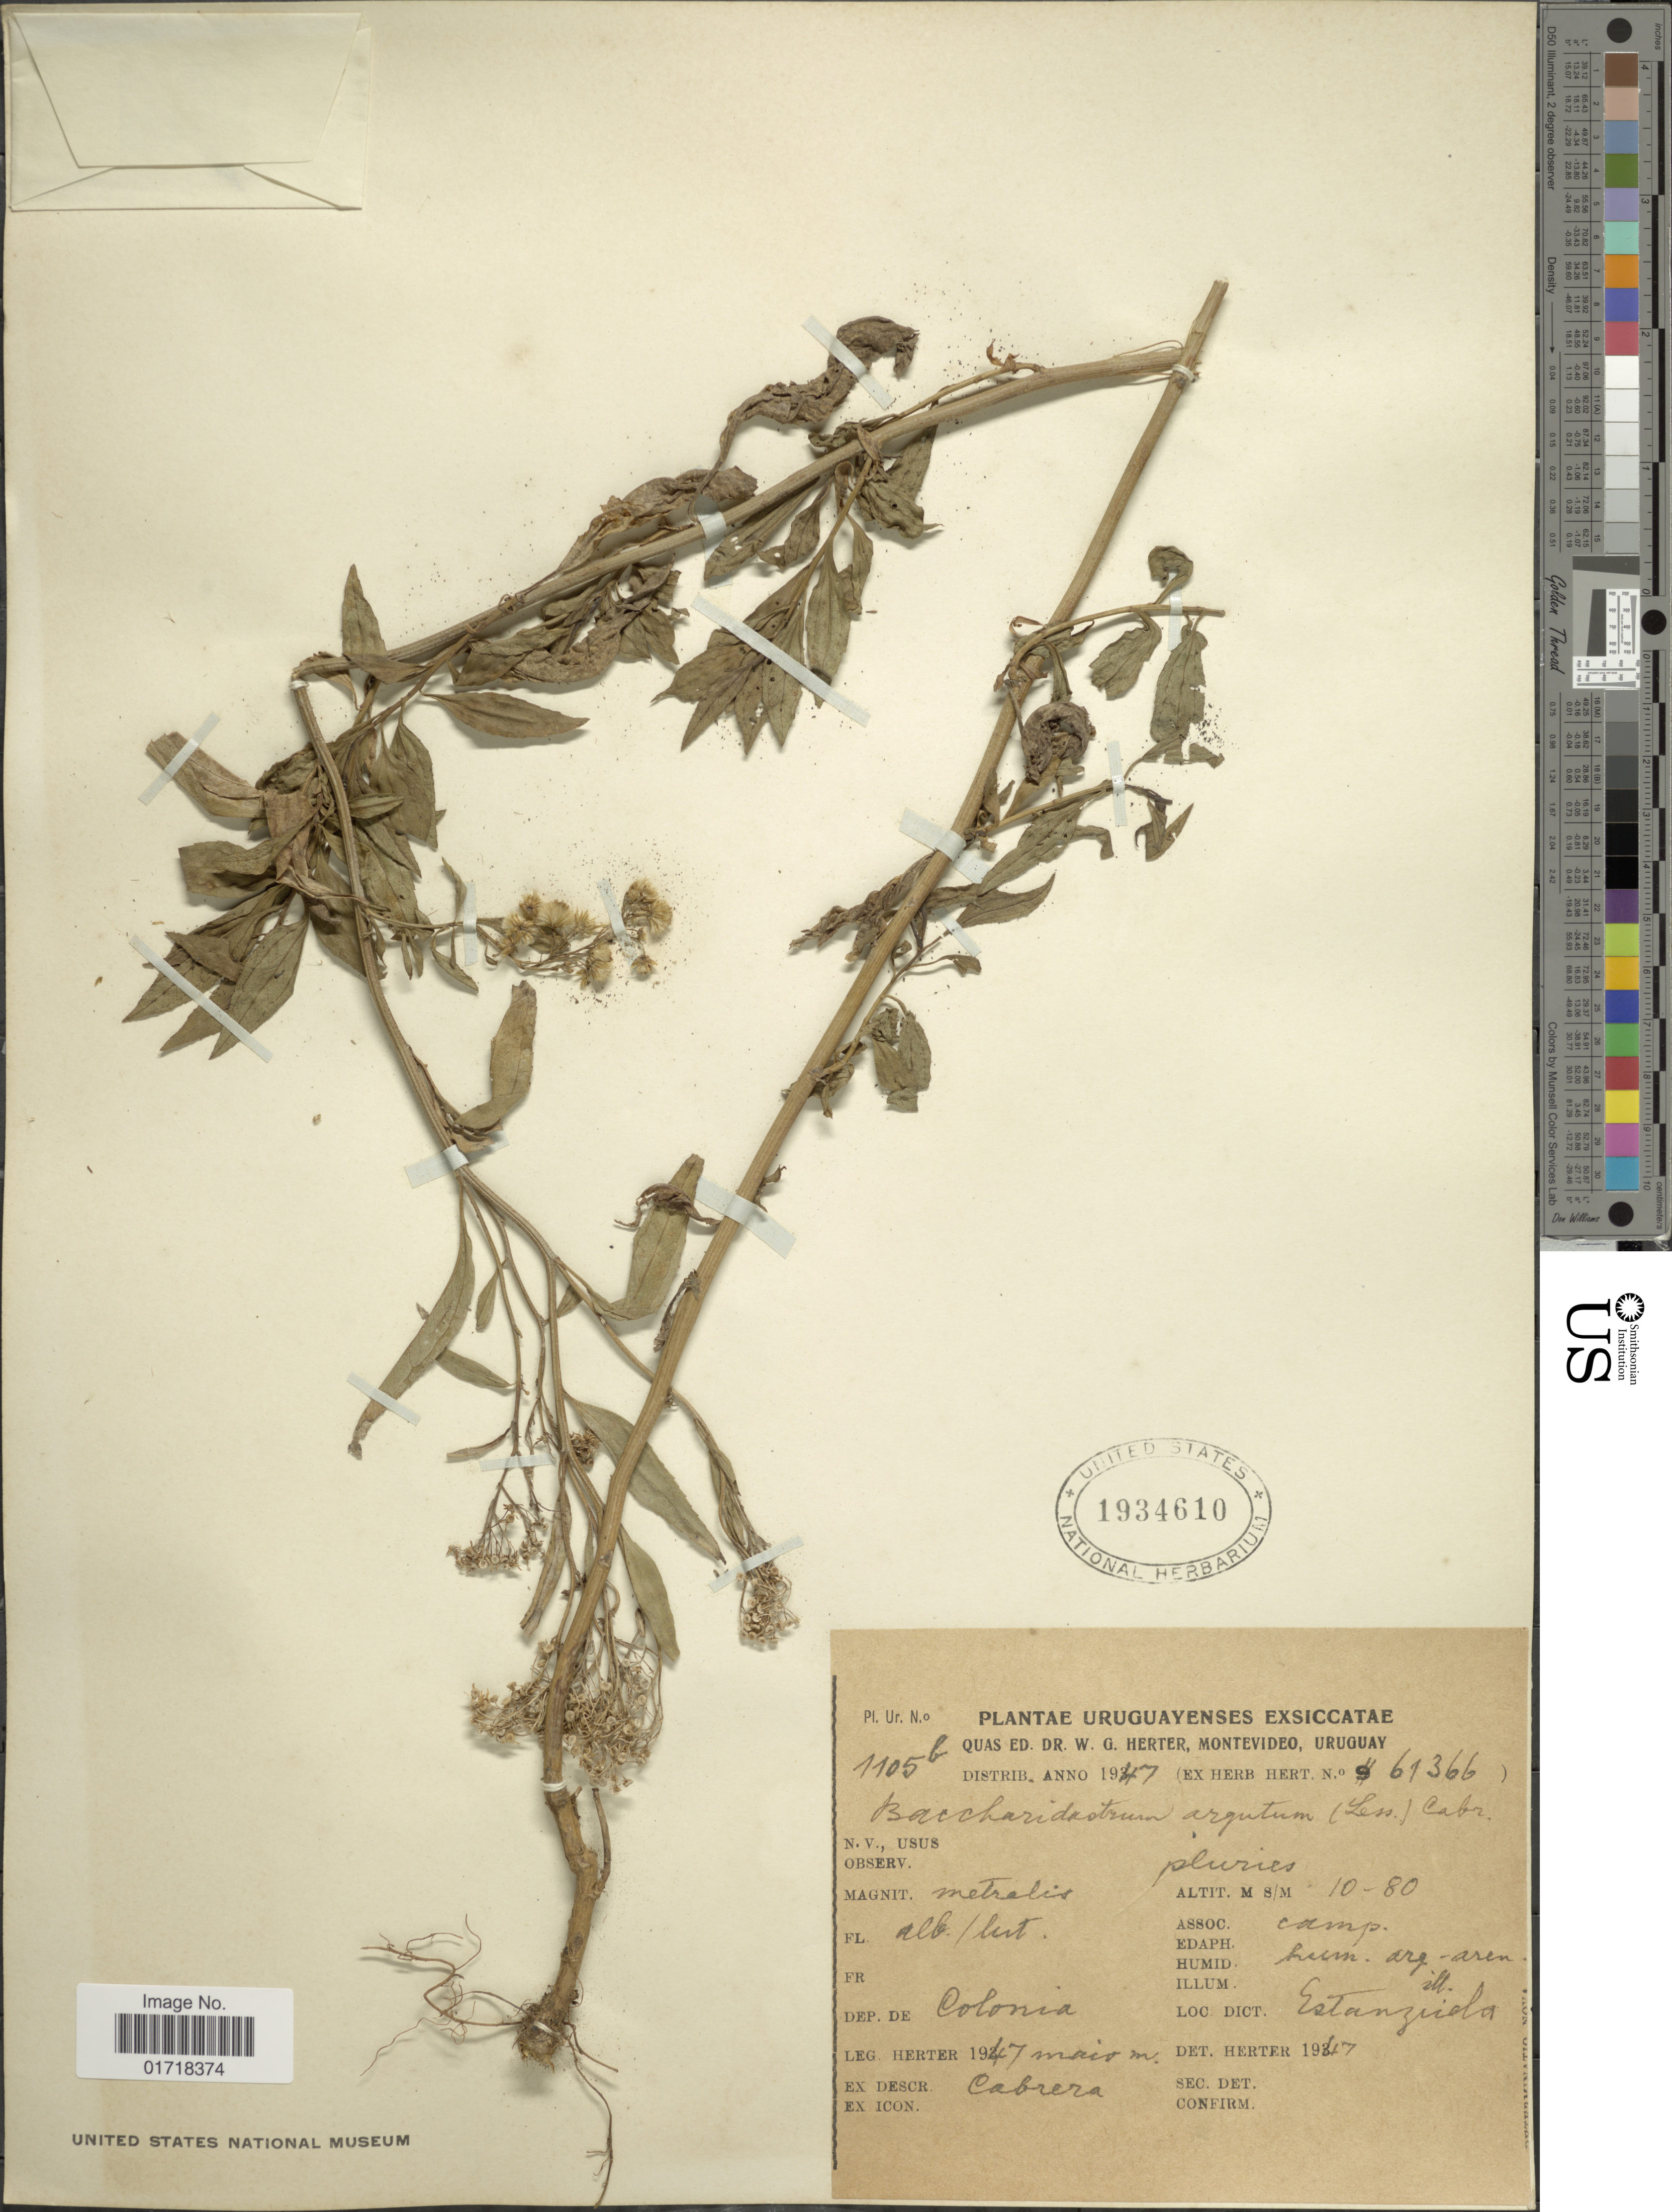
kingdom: Plantae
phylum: Tracheophyta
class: Magnoliopsida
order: Asterales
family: Asteraceae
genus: Baccharidastrum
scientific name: Baccharidastrum argutum var. argutum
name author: (Less.) Cabrera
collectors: W. G. Herter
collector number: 1105b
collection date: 1947-05-07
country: Uruguay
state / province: Montevideo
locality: Dep. de Colonia, Loc. Dict. Estanzuela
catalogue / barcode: US 1934610